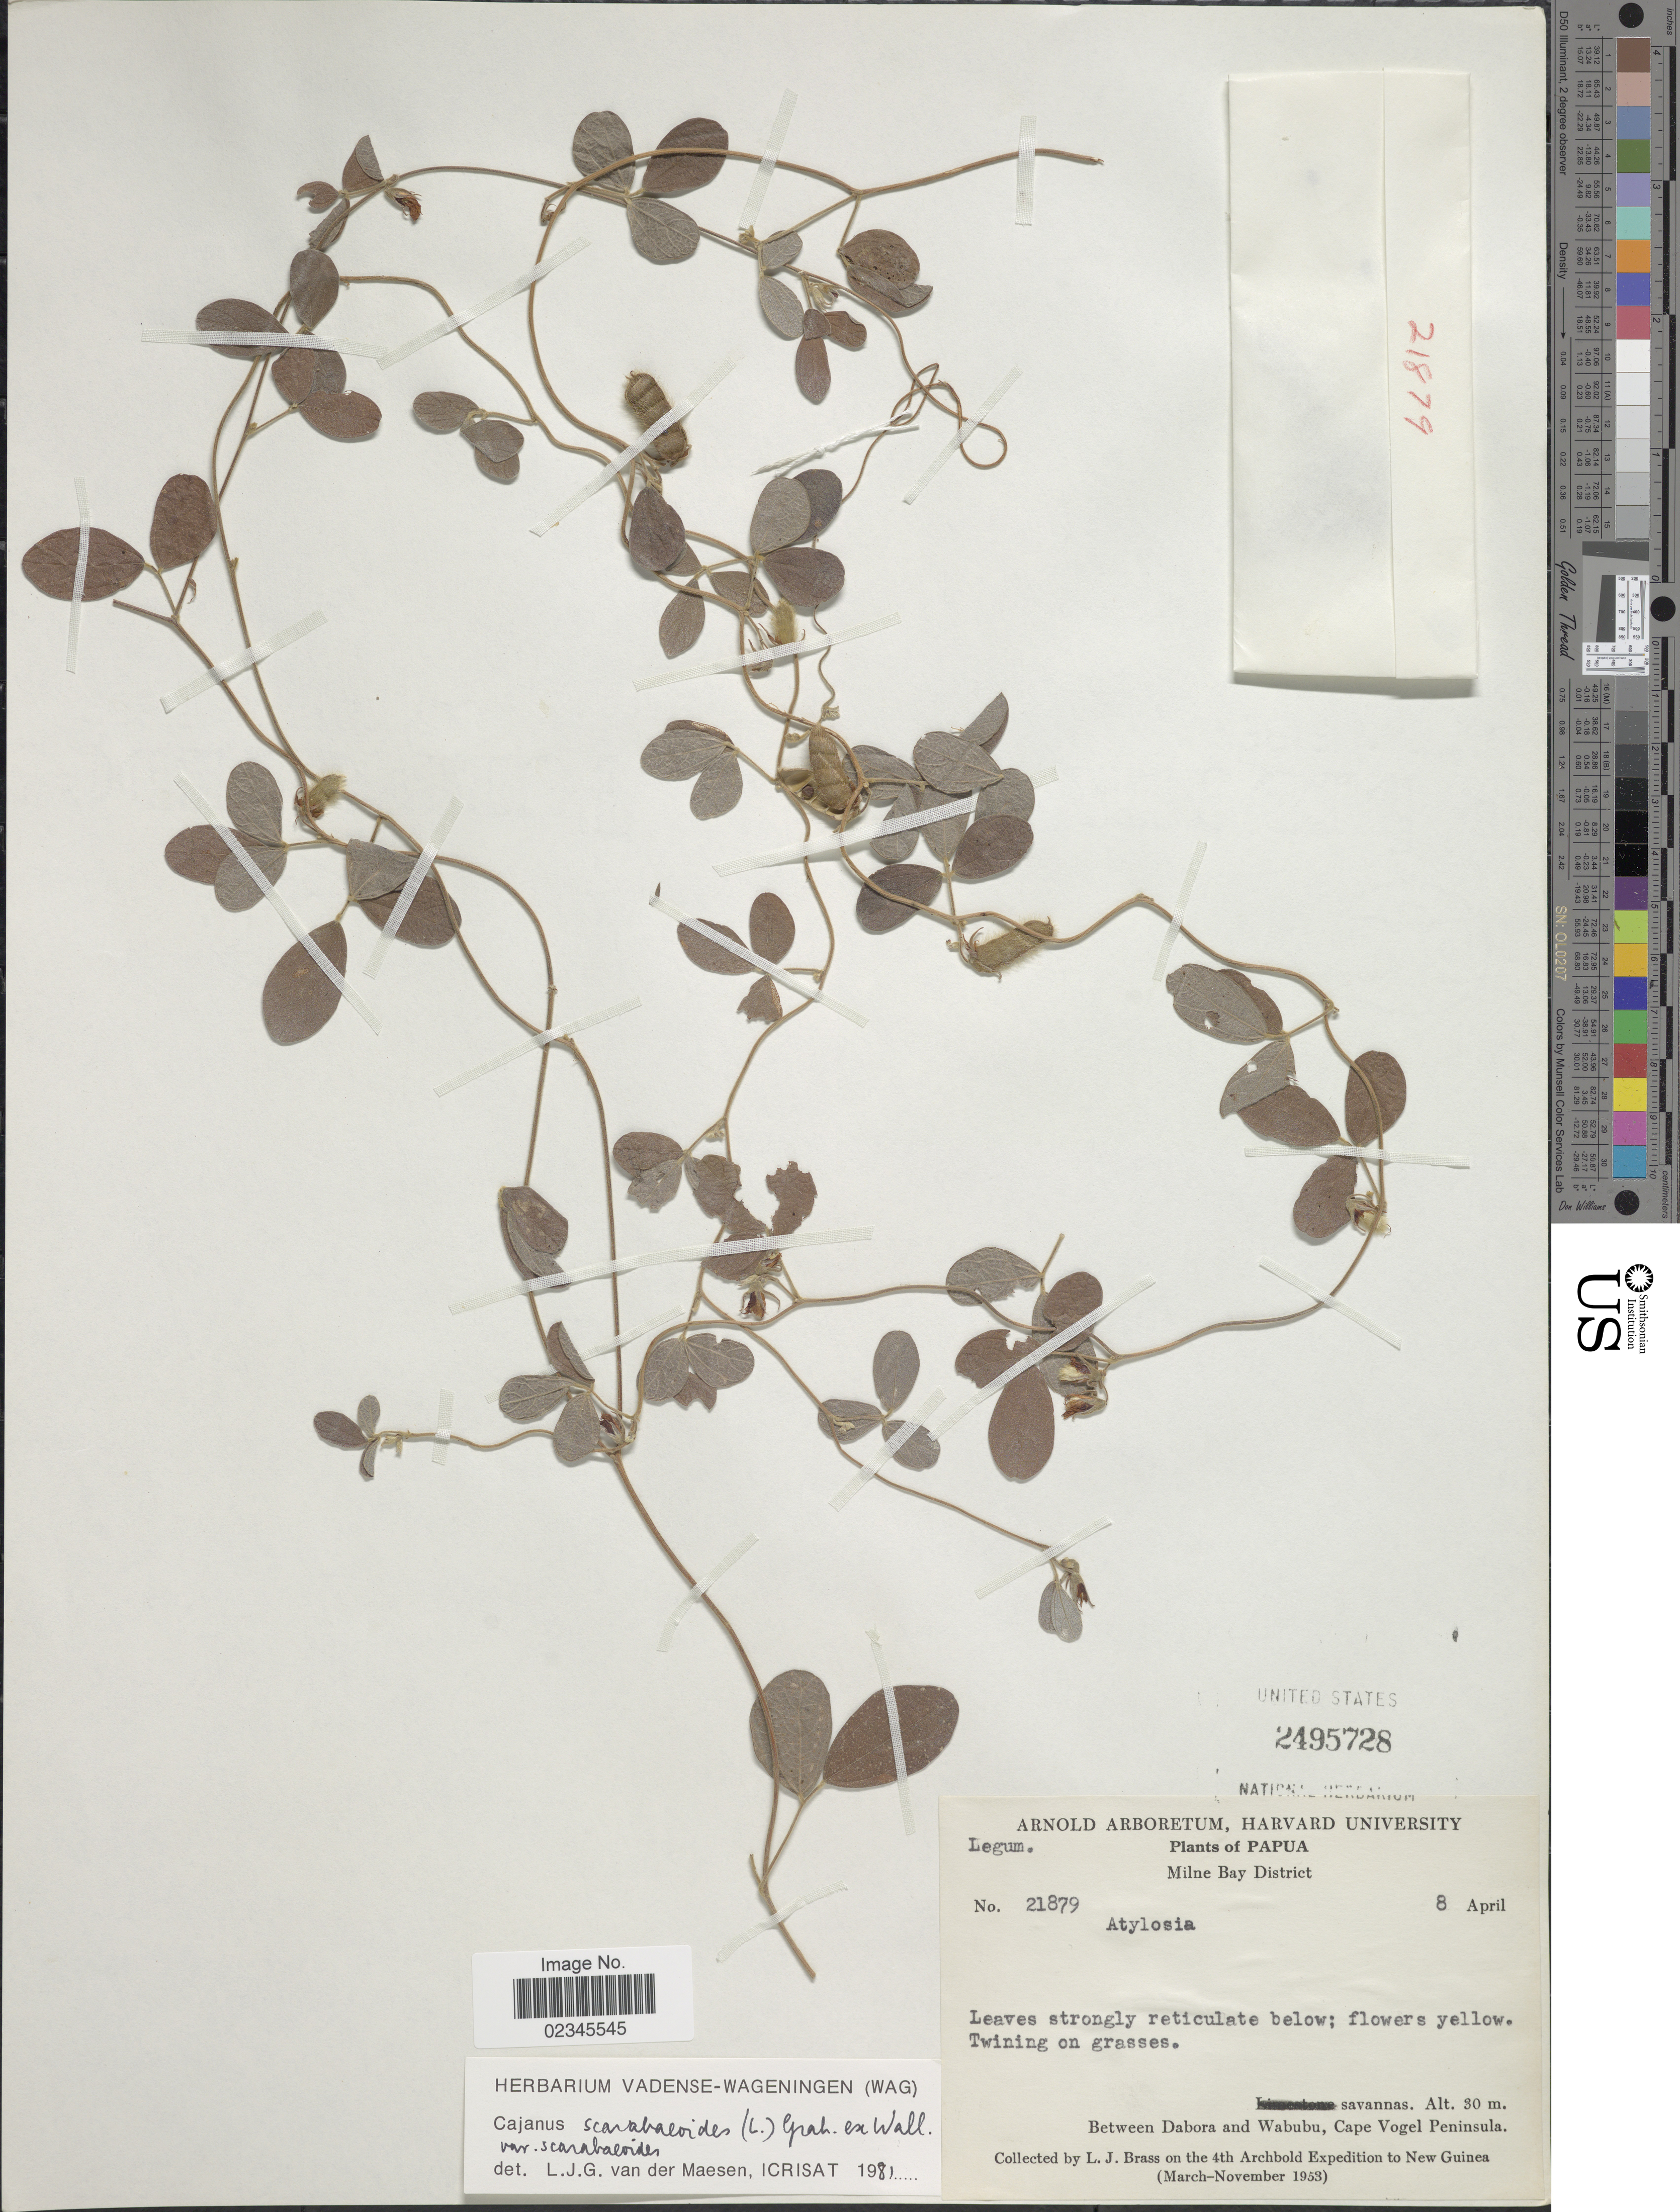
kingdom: Plantae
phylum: Tracheophyta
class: Magnoliopsida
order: Fabales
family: Fabaceae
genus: Cajanus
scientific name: Cajanus scarabaeoides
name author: (L.) Thou. ex Graham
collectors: L. J. Brass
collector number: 21879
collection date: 1953-04-08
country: Papua New Guinea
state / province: Milne Bay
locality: Papua. Between Dabora and Wabubu, Cape Vogel Peninsula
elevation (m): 30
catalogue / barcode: US 2495728